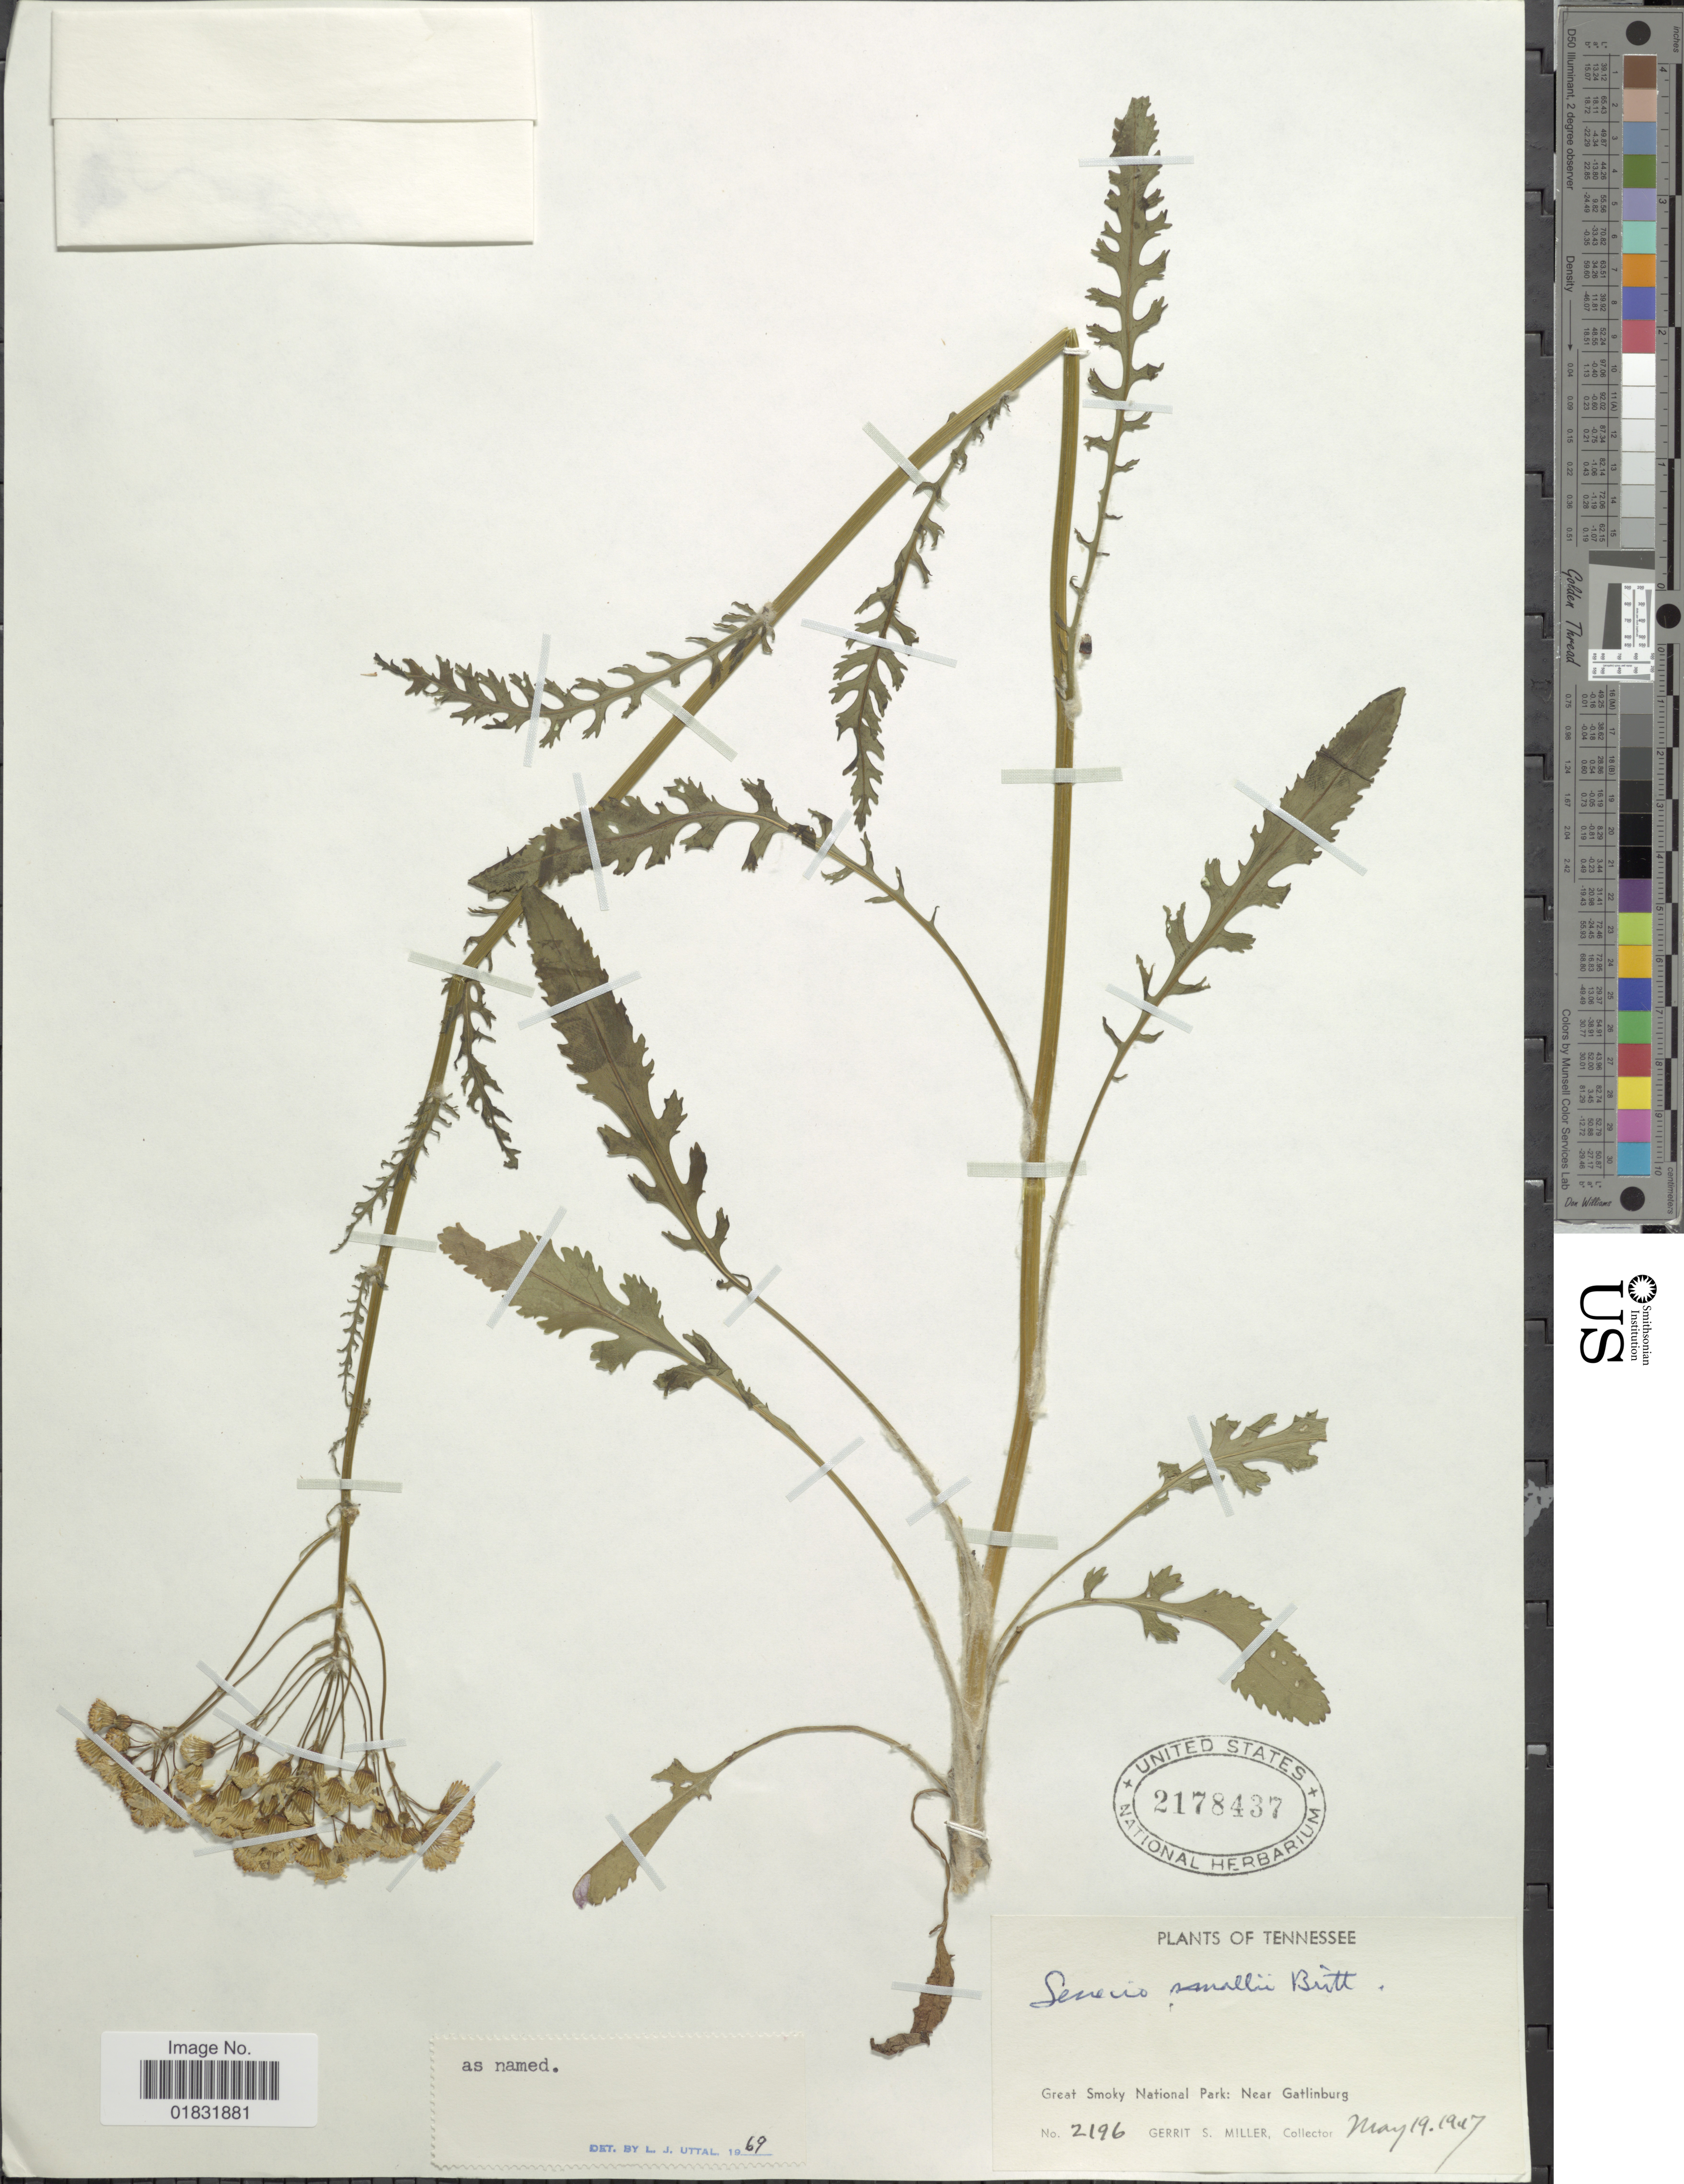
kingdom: Plantae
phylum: Tracheophyta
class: Magnoliopsida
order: Asterales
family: Asteraceae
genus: Packera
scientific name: Packera smallii Britton comb ined.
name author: Britton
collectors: G. S. Miller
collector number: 2196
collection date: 1947-05-19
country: United States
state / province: Tennessee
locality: Great Smoky National Park: Near Gatlinburg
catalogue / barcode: US 2178437